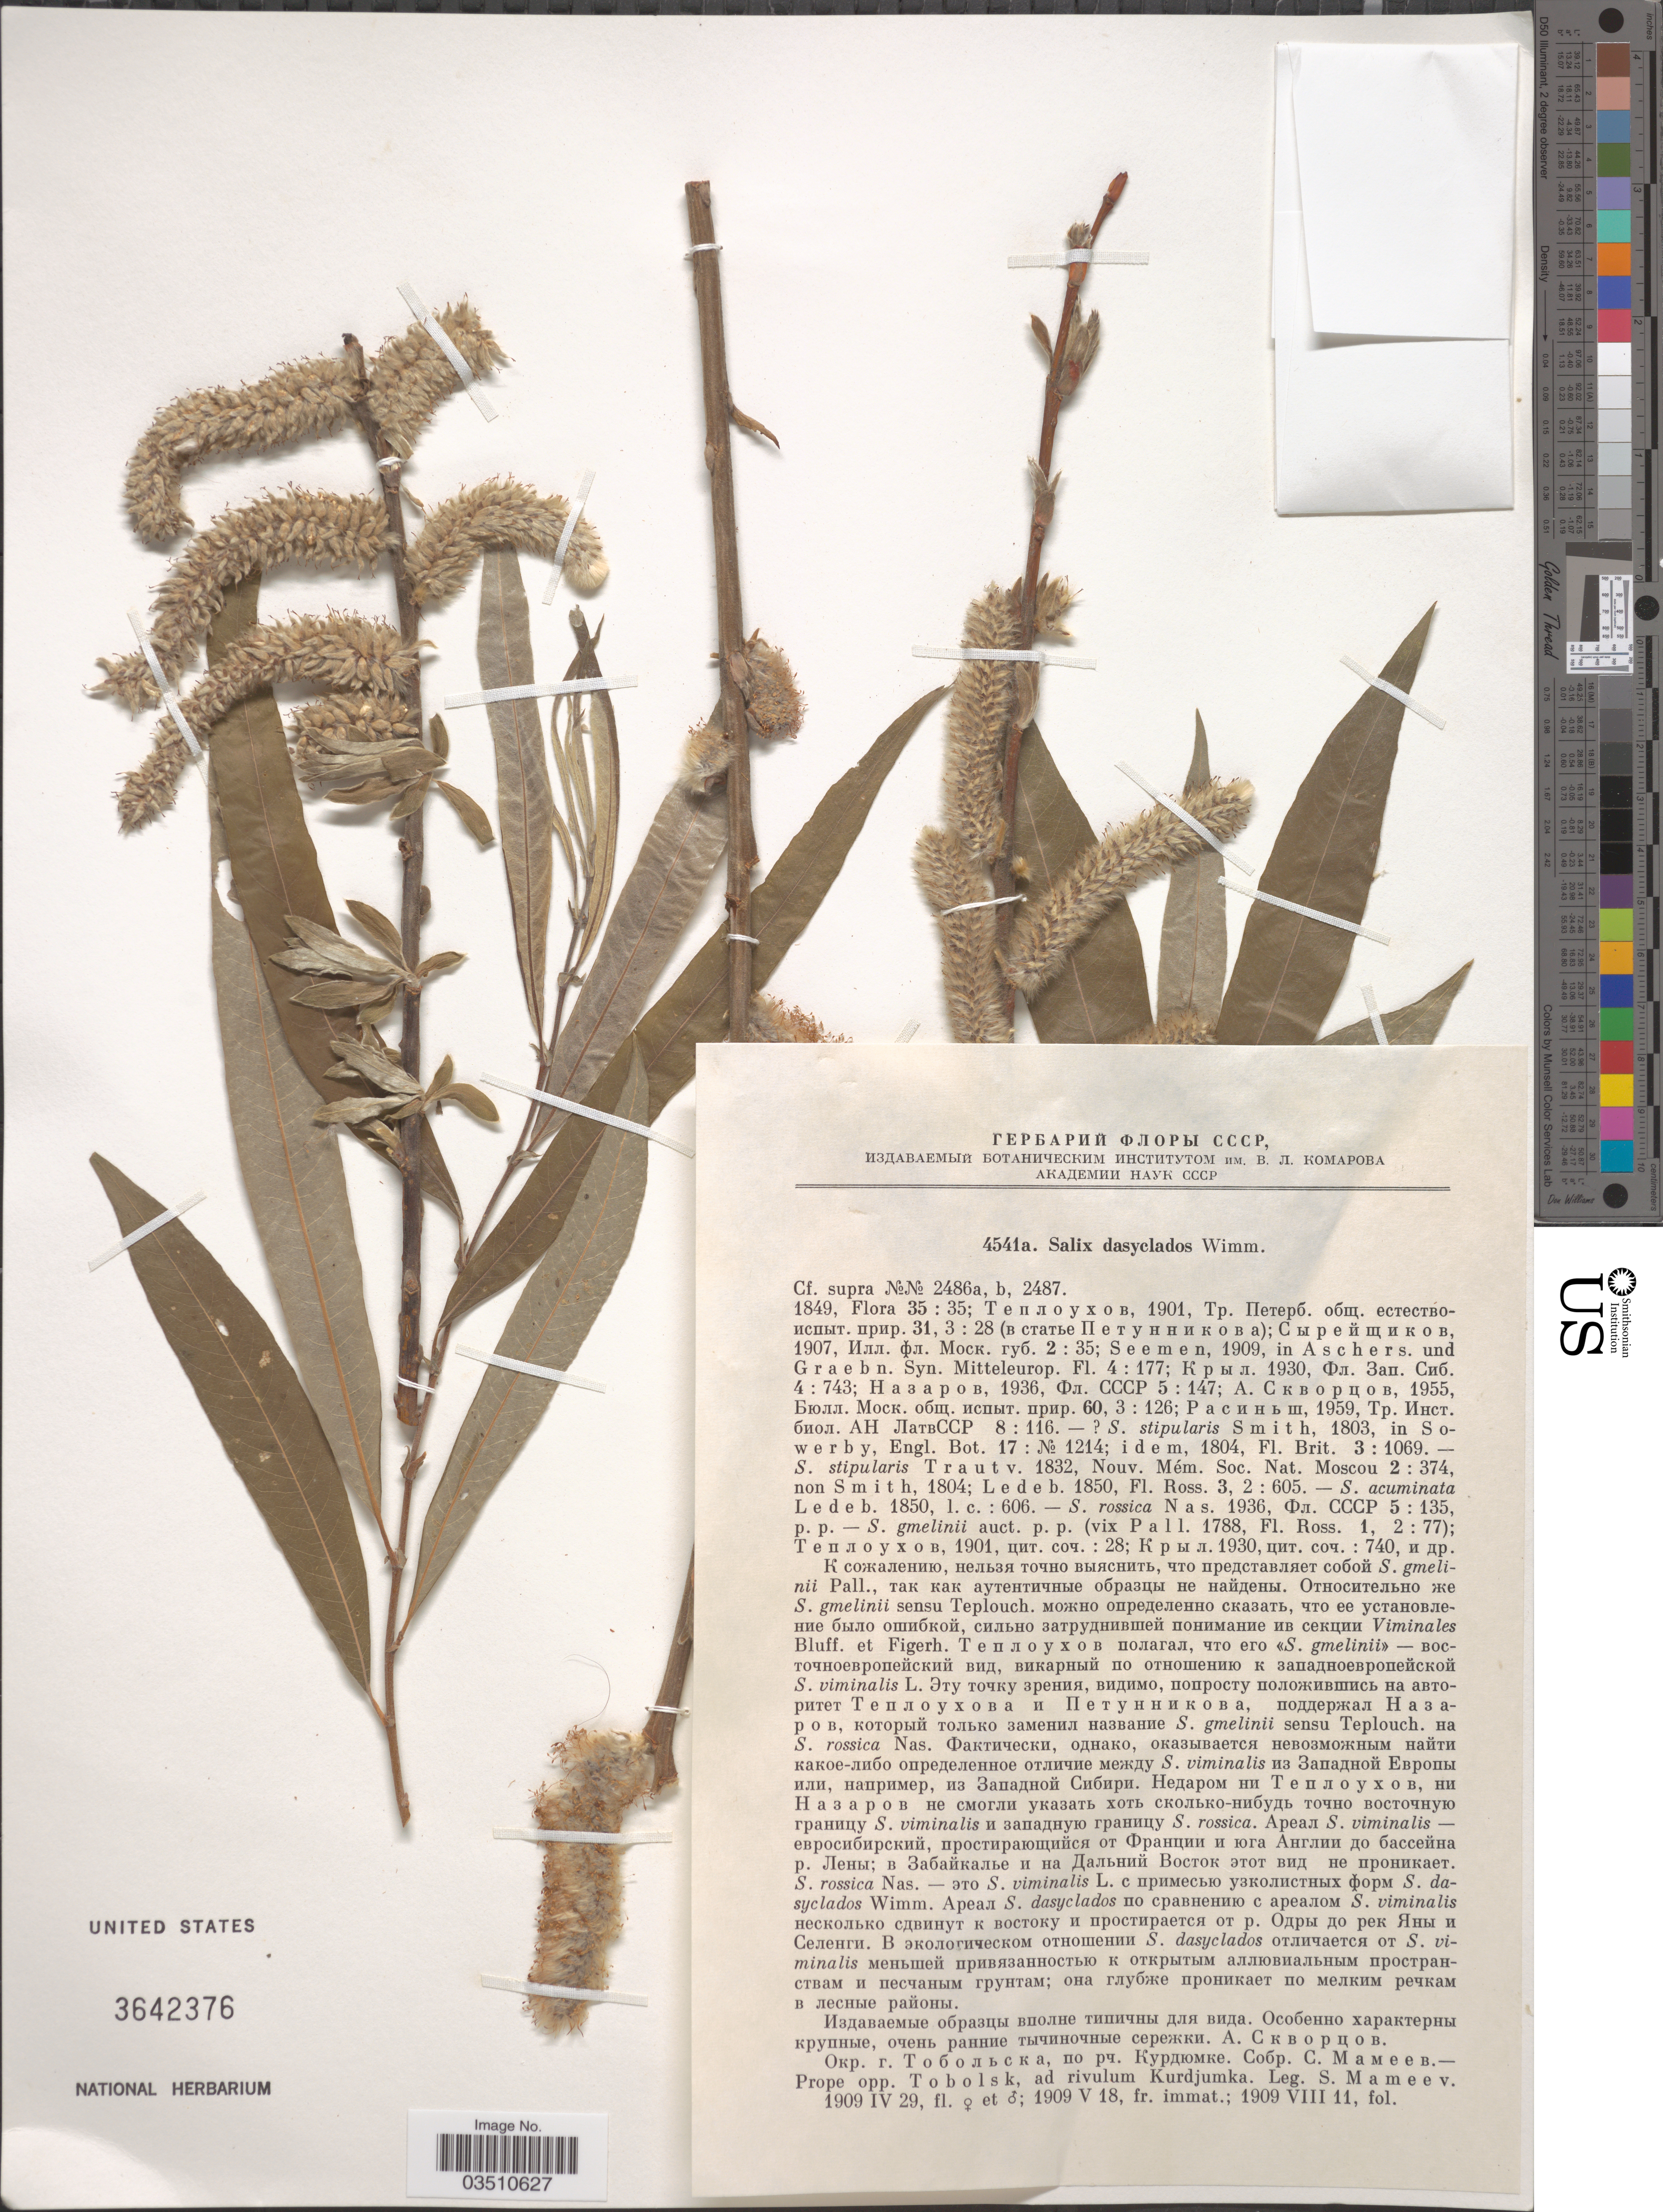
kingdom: Plantae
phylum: Tracheophyta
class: Magnoliopsida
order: Malpighiales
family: Salicaceae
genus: Salix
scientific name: Salix dasyclados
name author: Wimm.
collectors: S. Mameev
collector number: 4541a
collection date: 1909-04-29/1909-05-18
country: Russian Federation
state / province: Tyumen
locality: Prope opp. Tobolsk, ad rivulum Kurdjumka.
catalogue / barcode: US 3642376